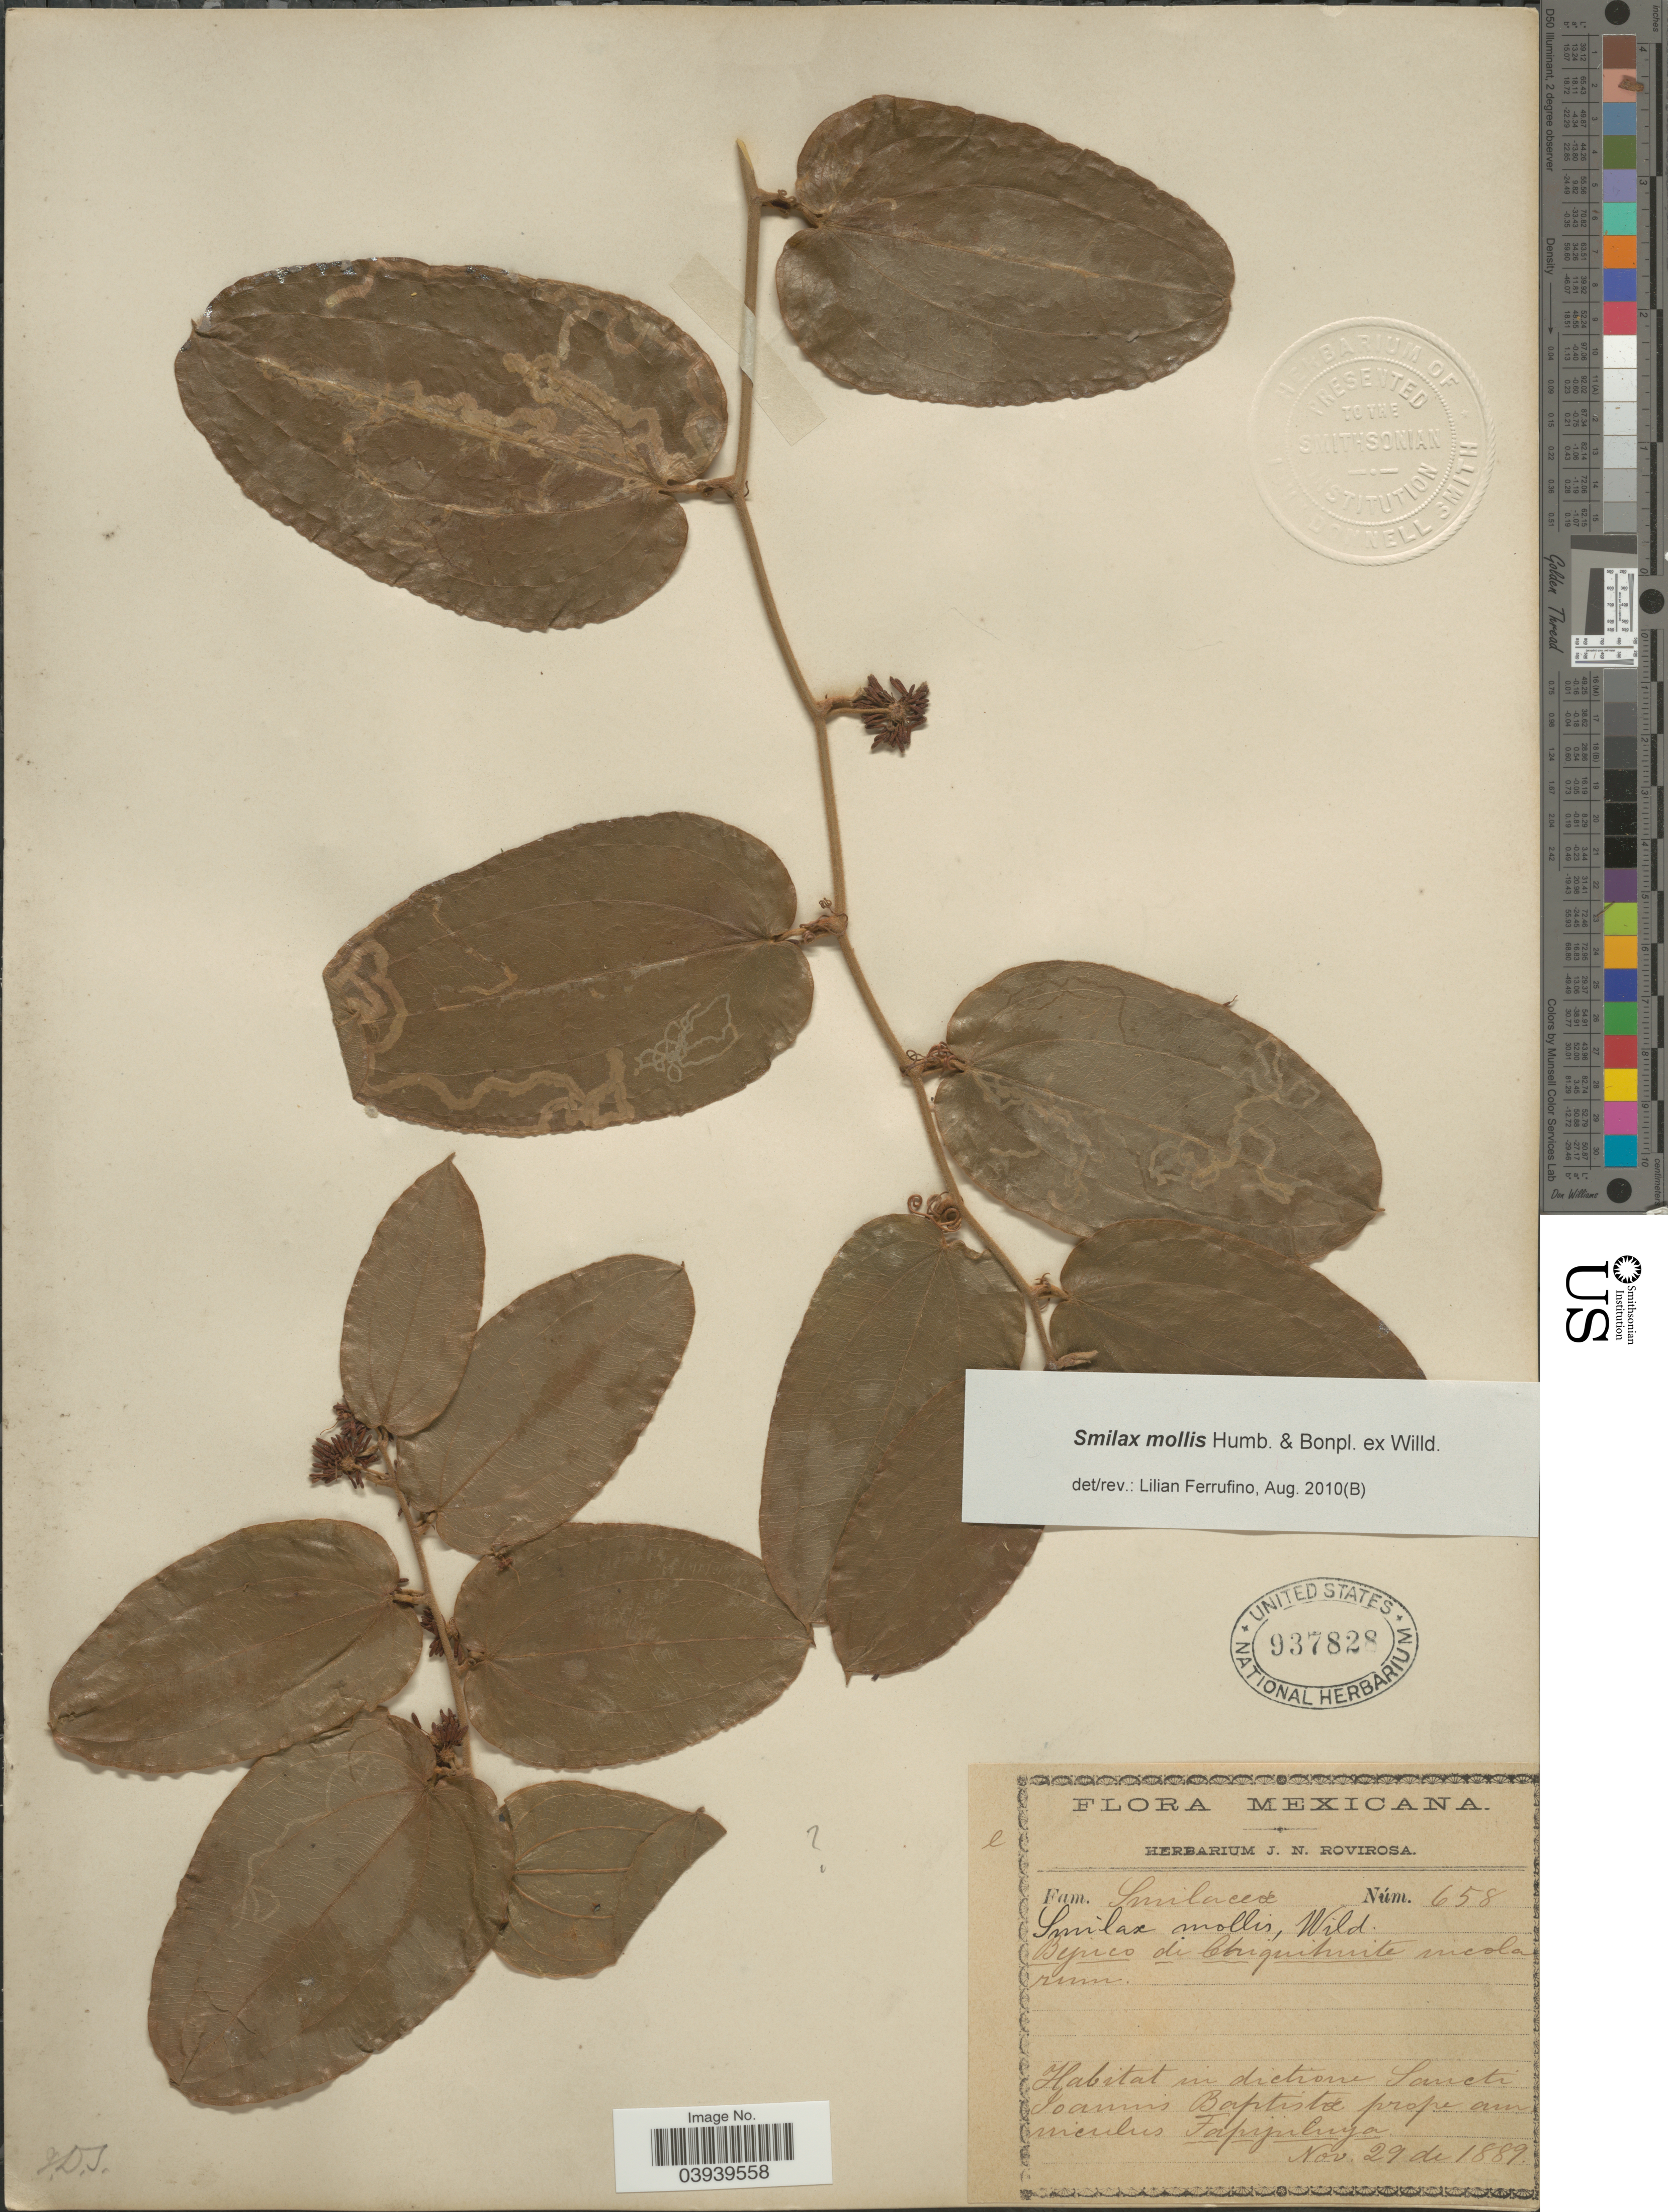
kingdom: Plantae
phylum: Tracheophyta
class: Liliopsida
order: Liliales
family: Smilacaceae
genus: Smilax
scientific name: Smilax mollis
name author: Humb. & Bonpl. ex Willd.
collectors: ex herb. J. N. Rovirosa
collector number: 658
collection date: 1889-11-29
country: Mexico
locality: In dictione Sancti Ioannis Baptistae prope am inculus Tapijuluya.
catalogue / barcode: US 937828